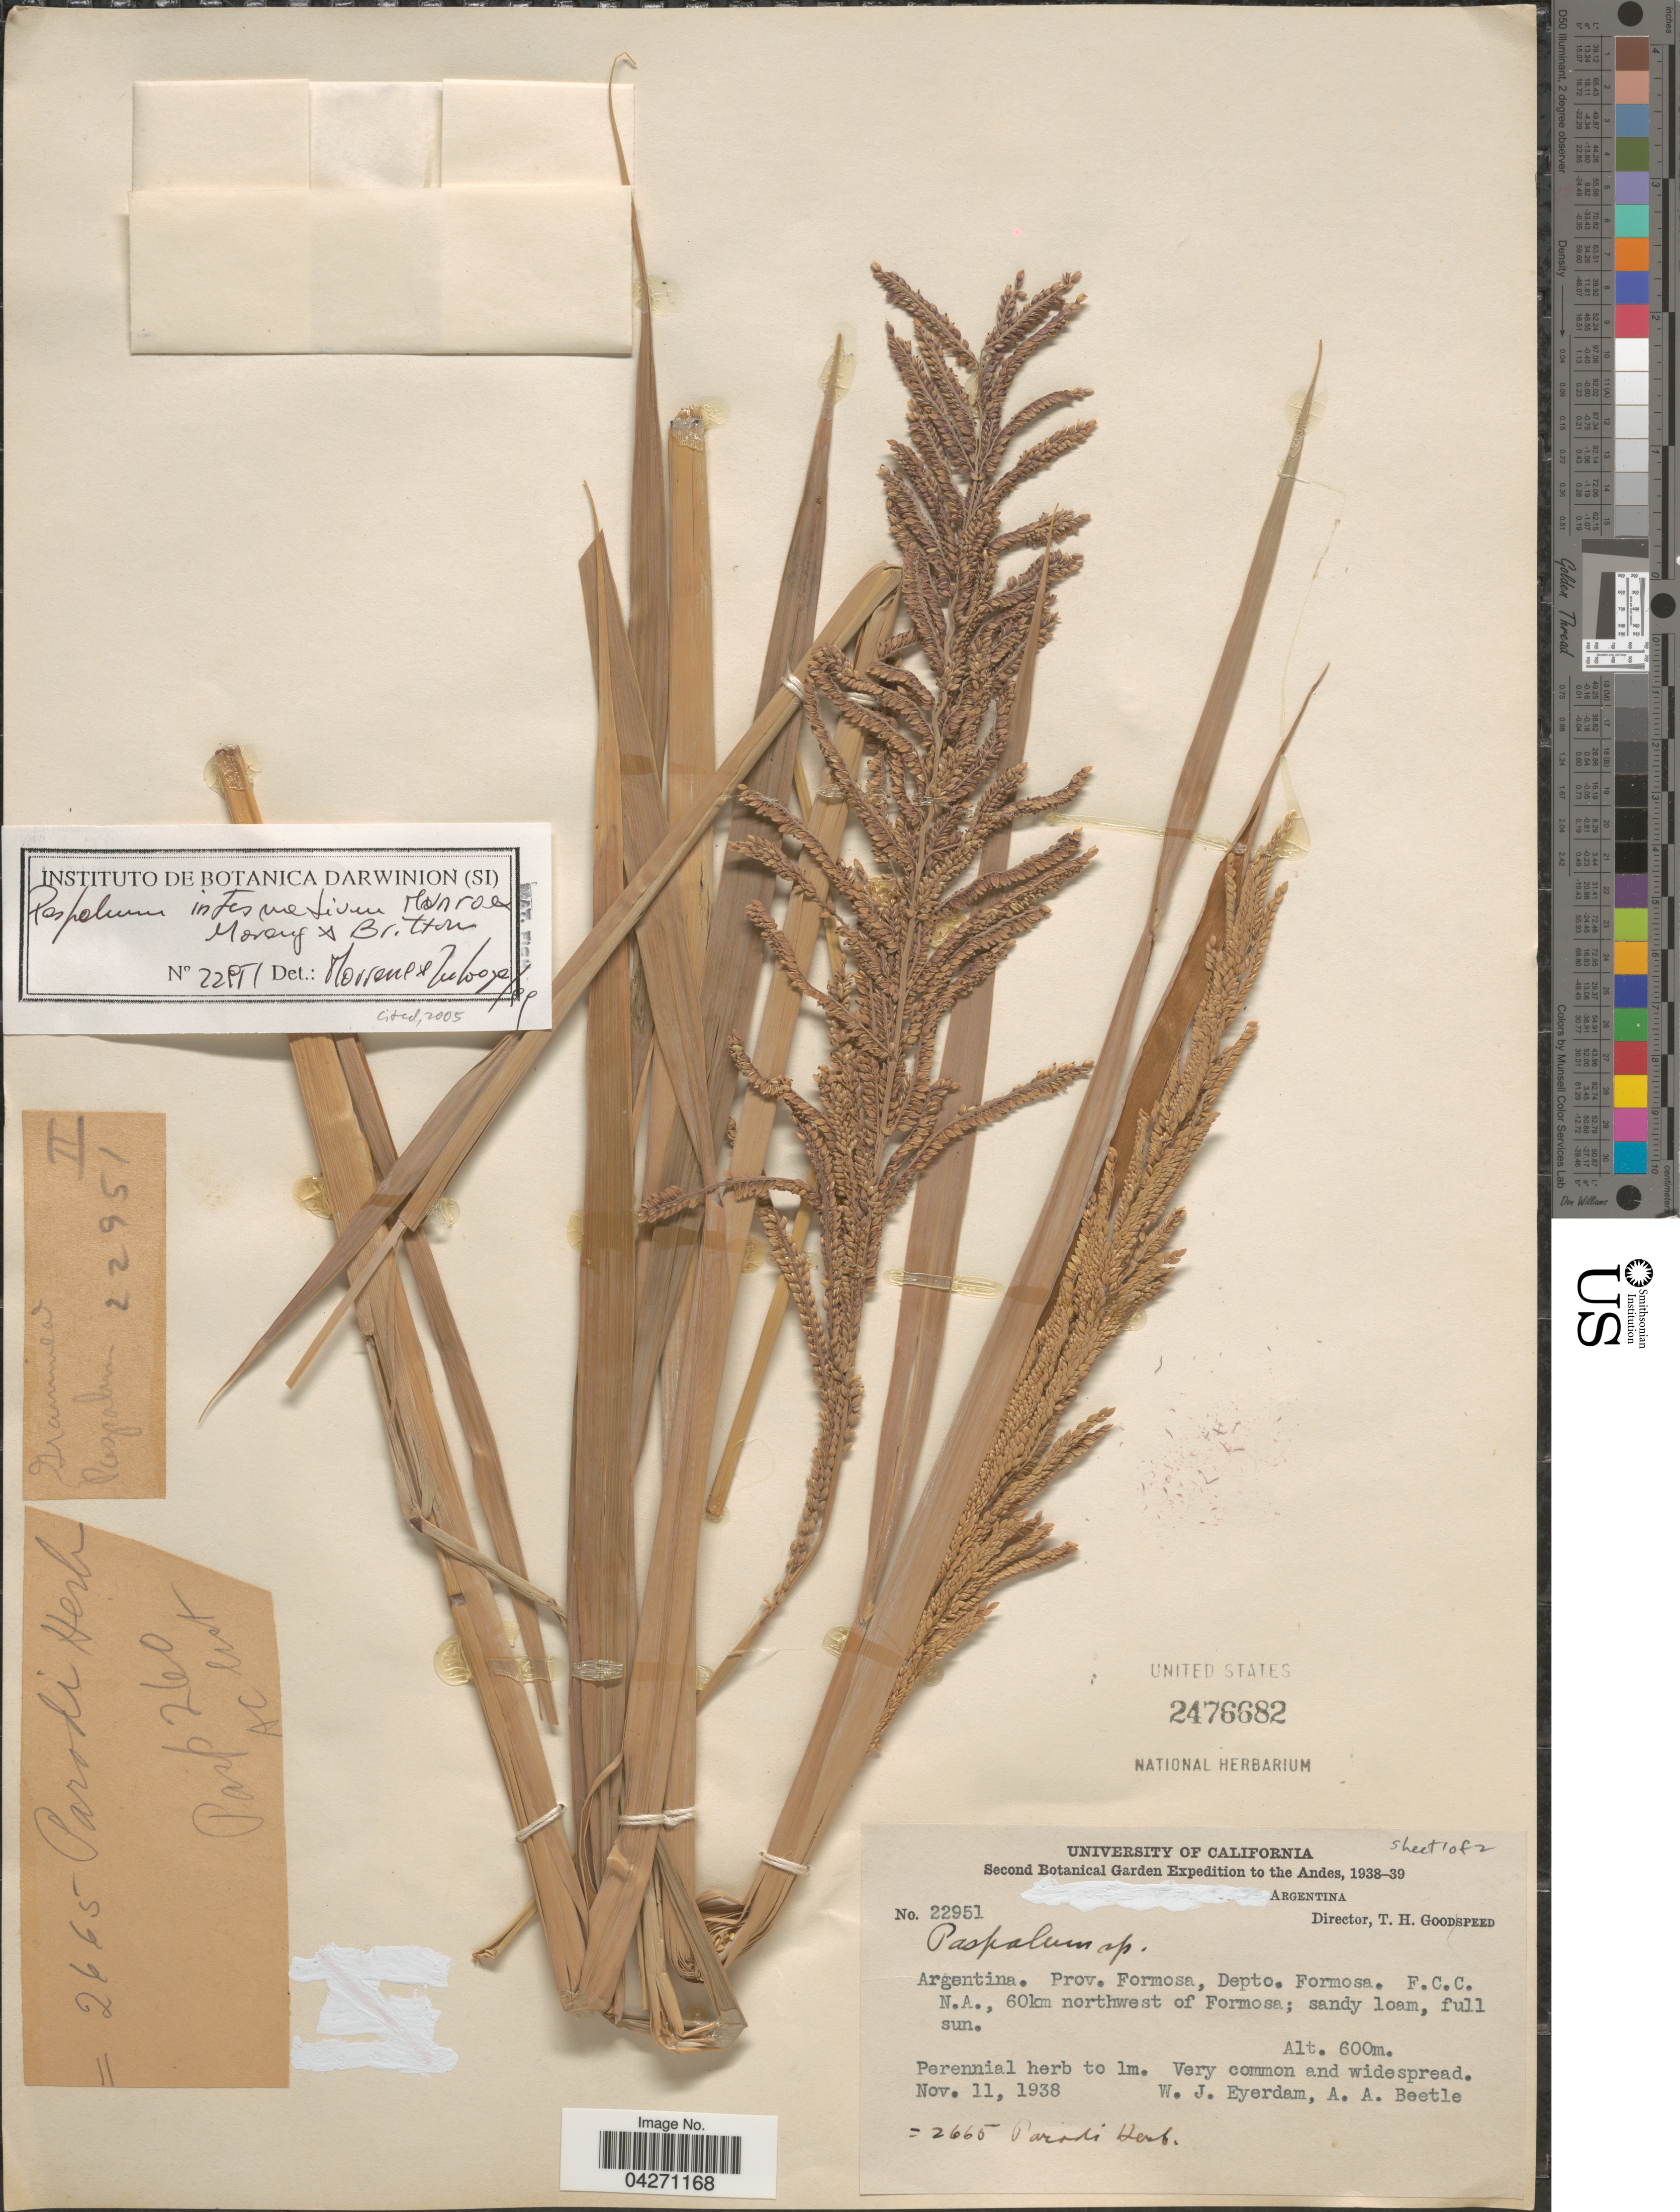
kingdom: Plantae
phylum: Tracheophyta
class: Liliopsida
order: Poales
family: Poaceae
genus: Paspalum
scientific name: Paspalum intermedium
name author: Munro ex Morong & Britton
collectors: W. J. Eyerdam & A. A. Beetle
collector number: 22951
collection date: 1938-11-11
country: Argentina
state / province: Formosa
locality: Prov. Formosa, Depto. Formosa. F. C. C. N. A., 60km northwest of Formosa.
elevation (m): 600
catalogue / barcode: US 2476682